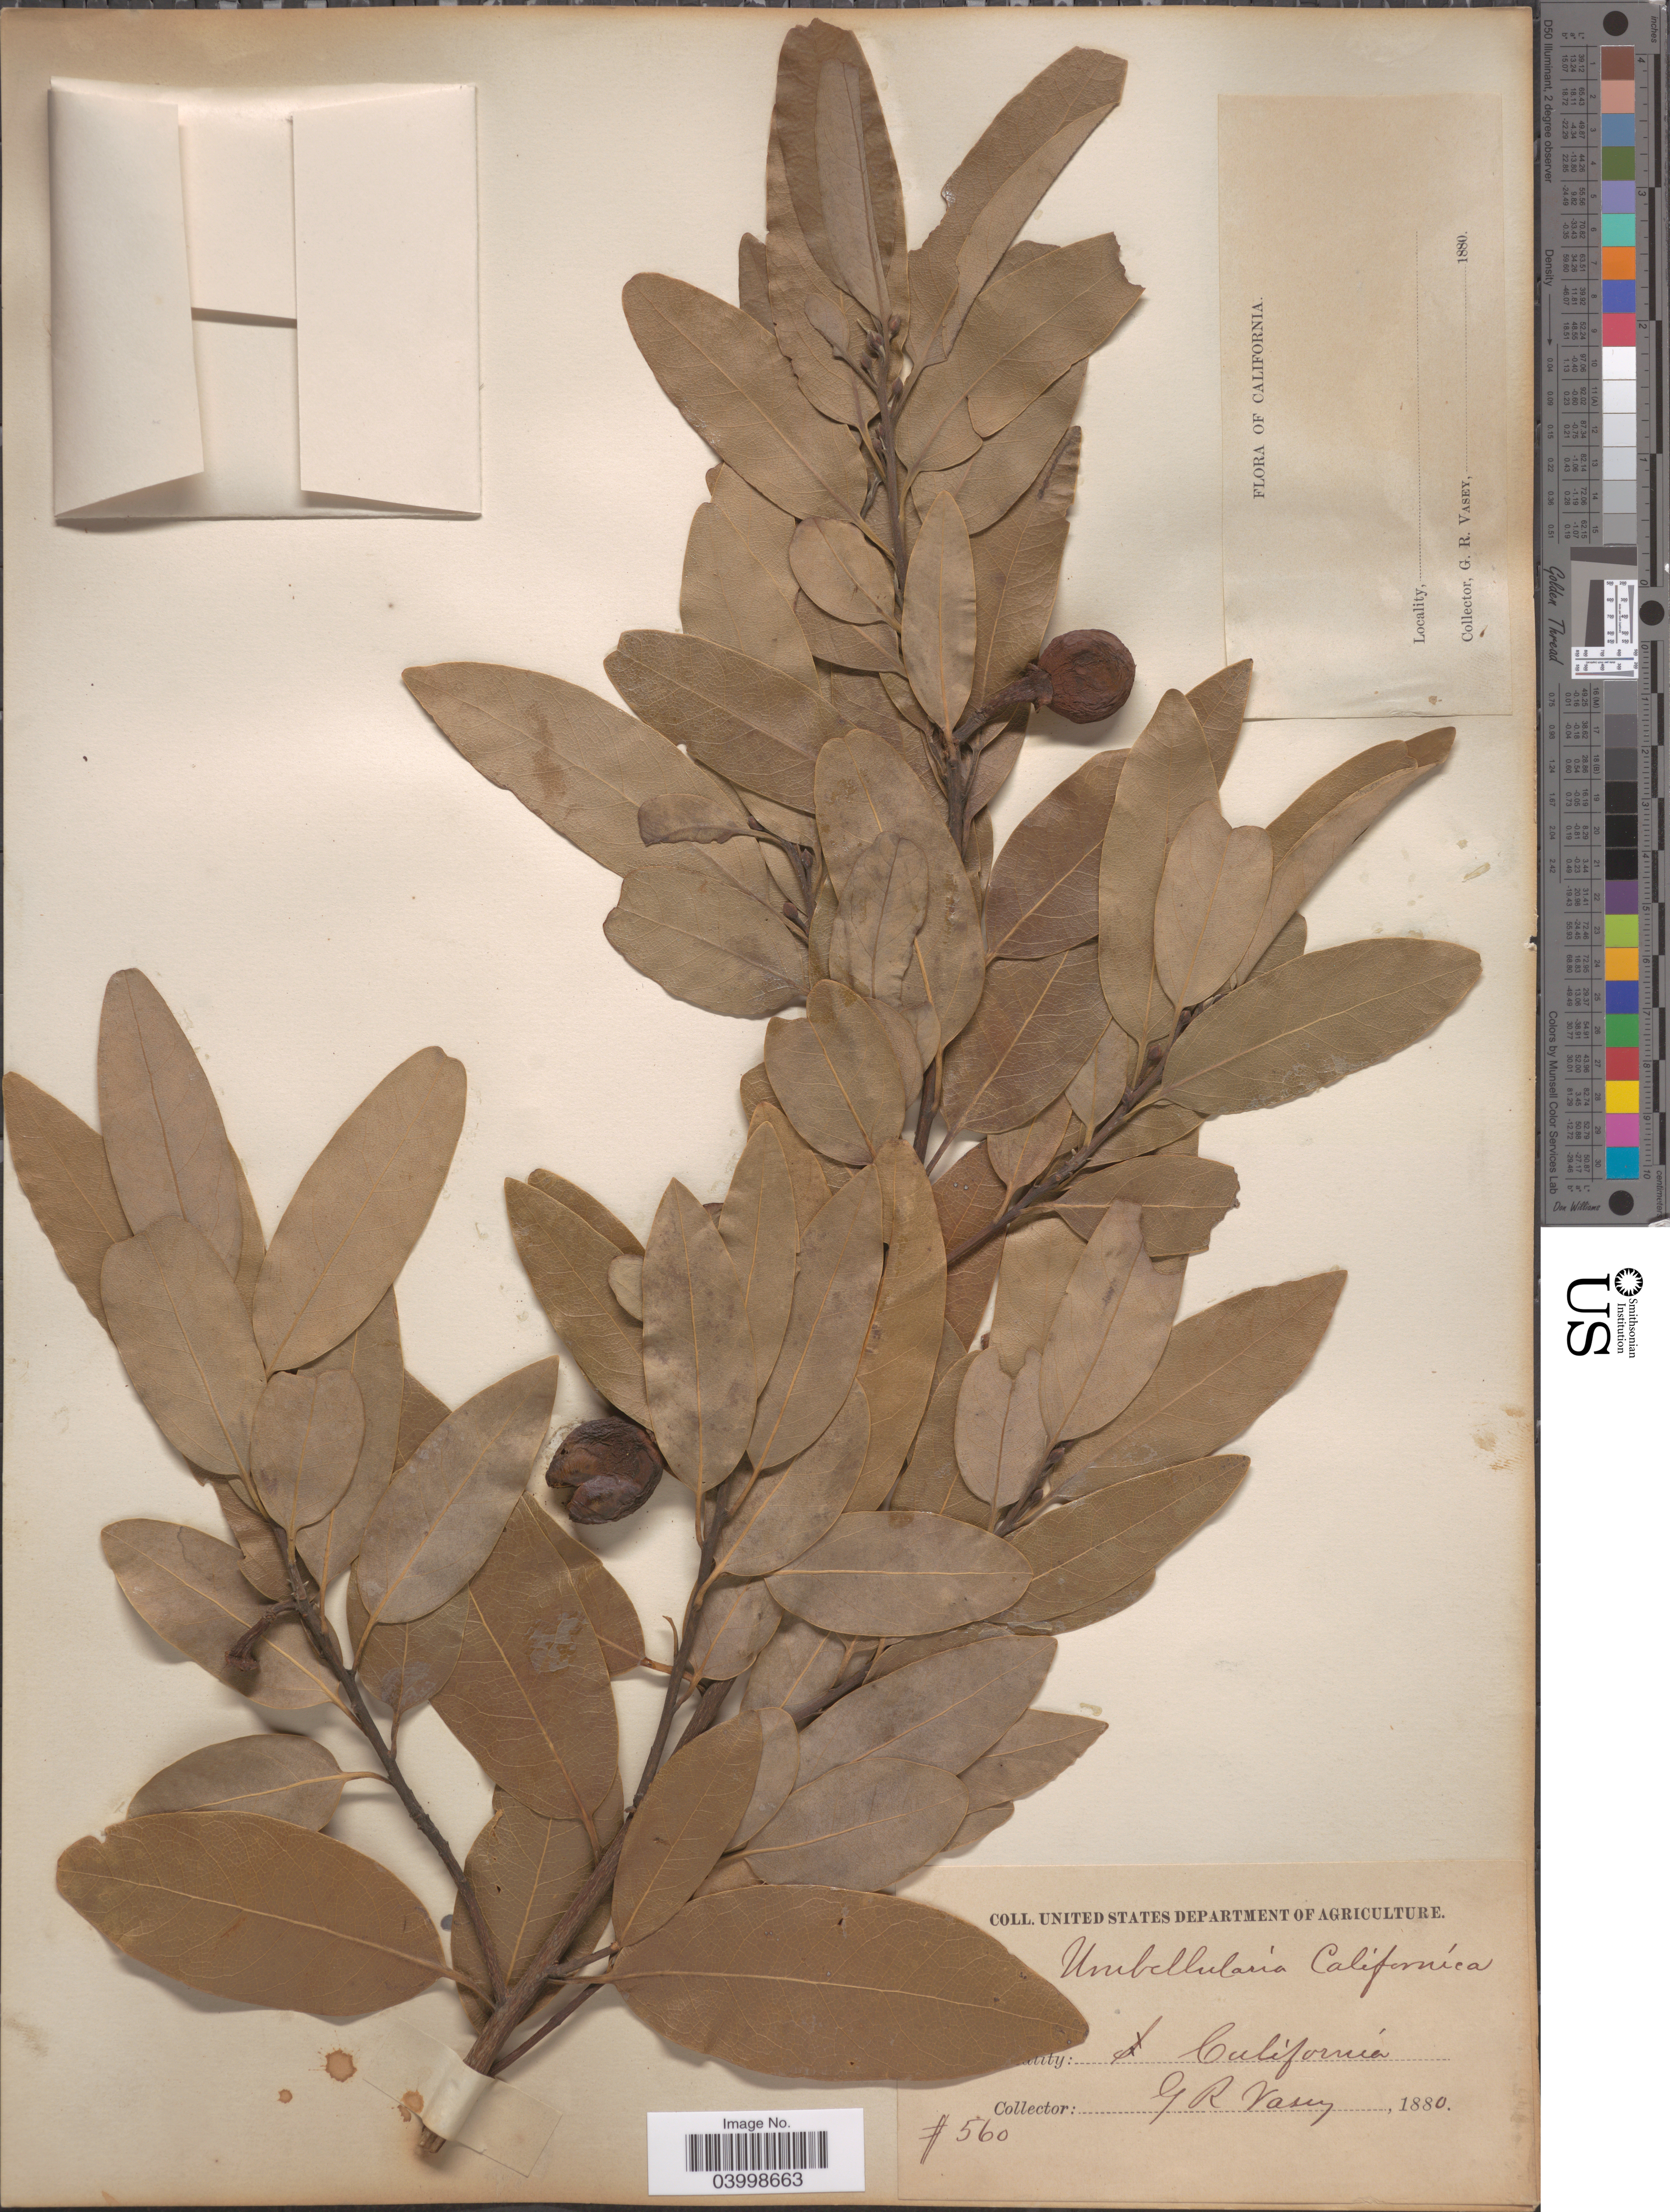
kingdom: Plantae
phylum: Tracheophyta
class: Magnoliopsida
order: Laurales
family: Lauraceae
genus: Umbellularia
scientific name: Umbellularia californica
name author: (Hook. & Arn.) Nutt.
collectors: G. R. Vasey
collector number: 560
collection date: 1880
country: United States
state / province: California